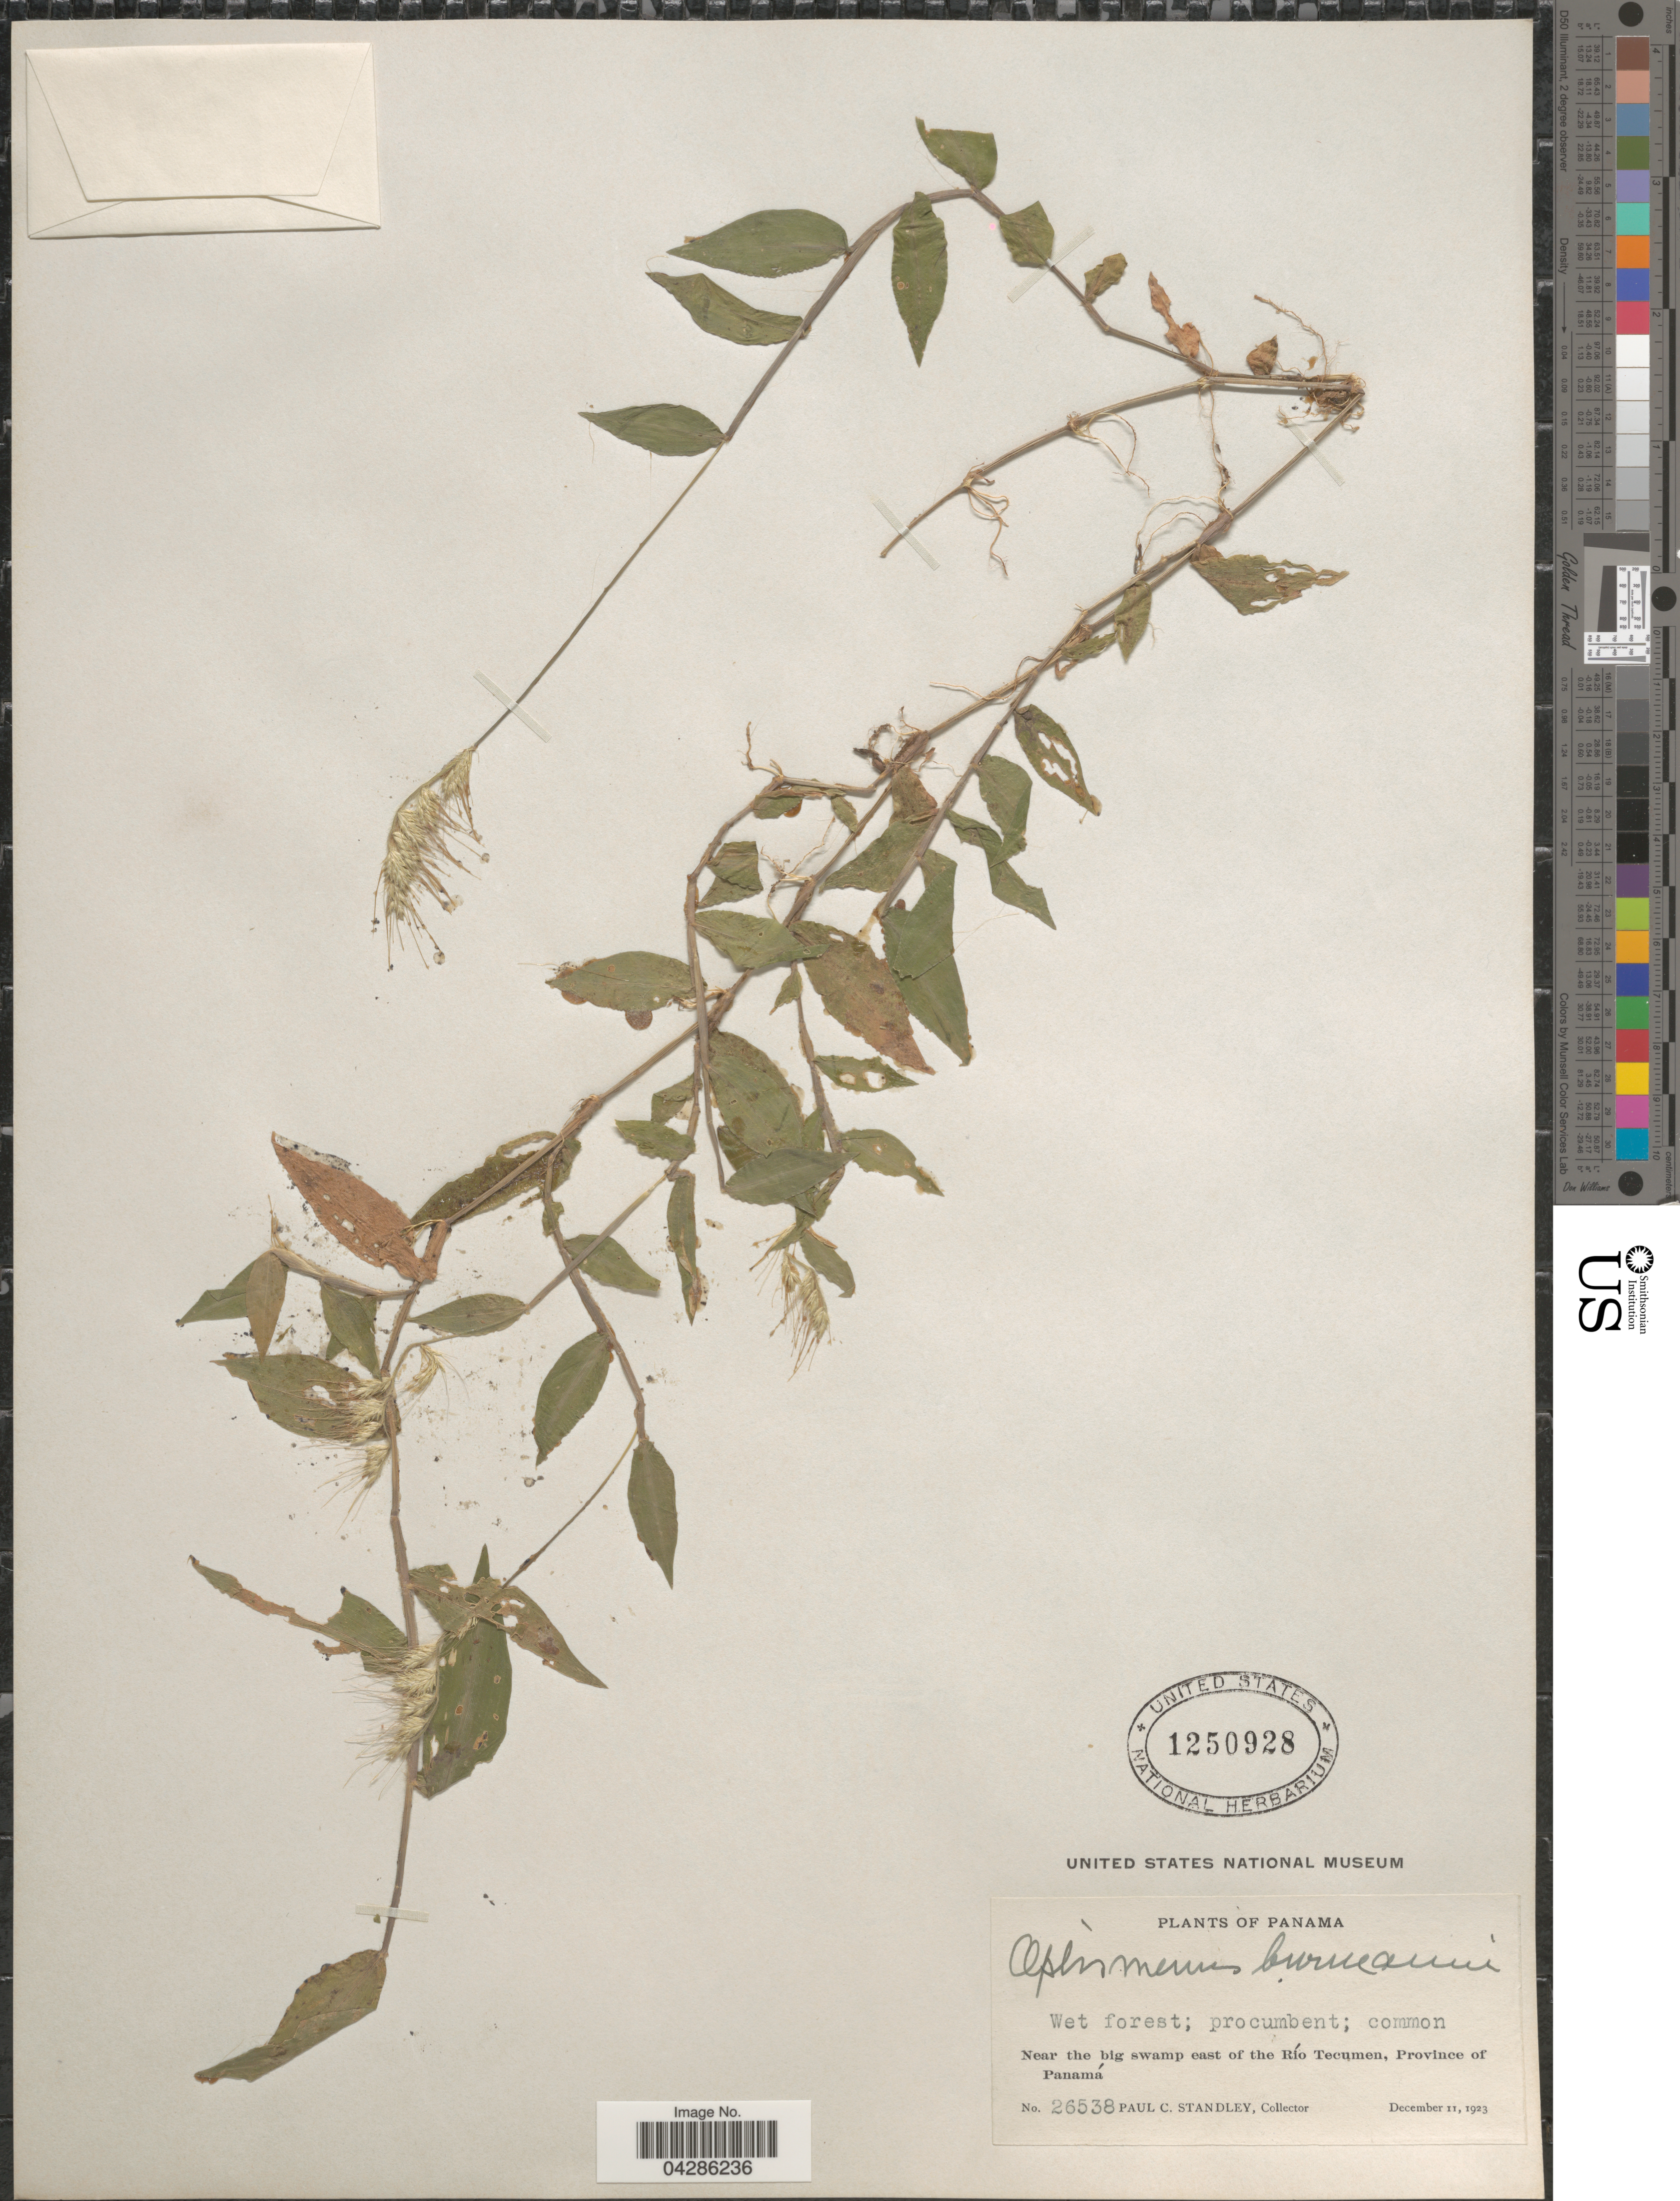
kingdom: Plantae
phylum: Tracheophyta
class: Liliopsida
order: Poales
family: Poaceae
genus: Oplismenus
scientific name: Oplismenus burmannii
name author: (Retz.) P. Beauv.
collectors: P. C. Standley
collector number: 26538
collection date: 1923-12-11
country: Panama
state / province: Panamá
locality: Near the big swamp east of the Río Tecumen.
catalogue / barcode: US 1250928